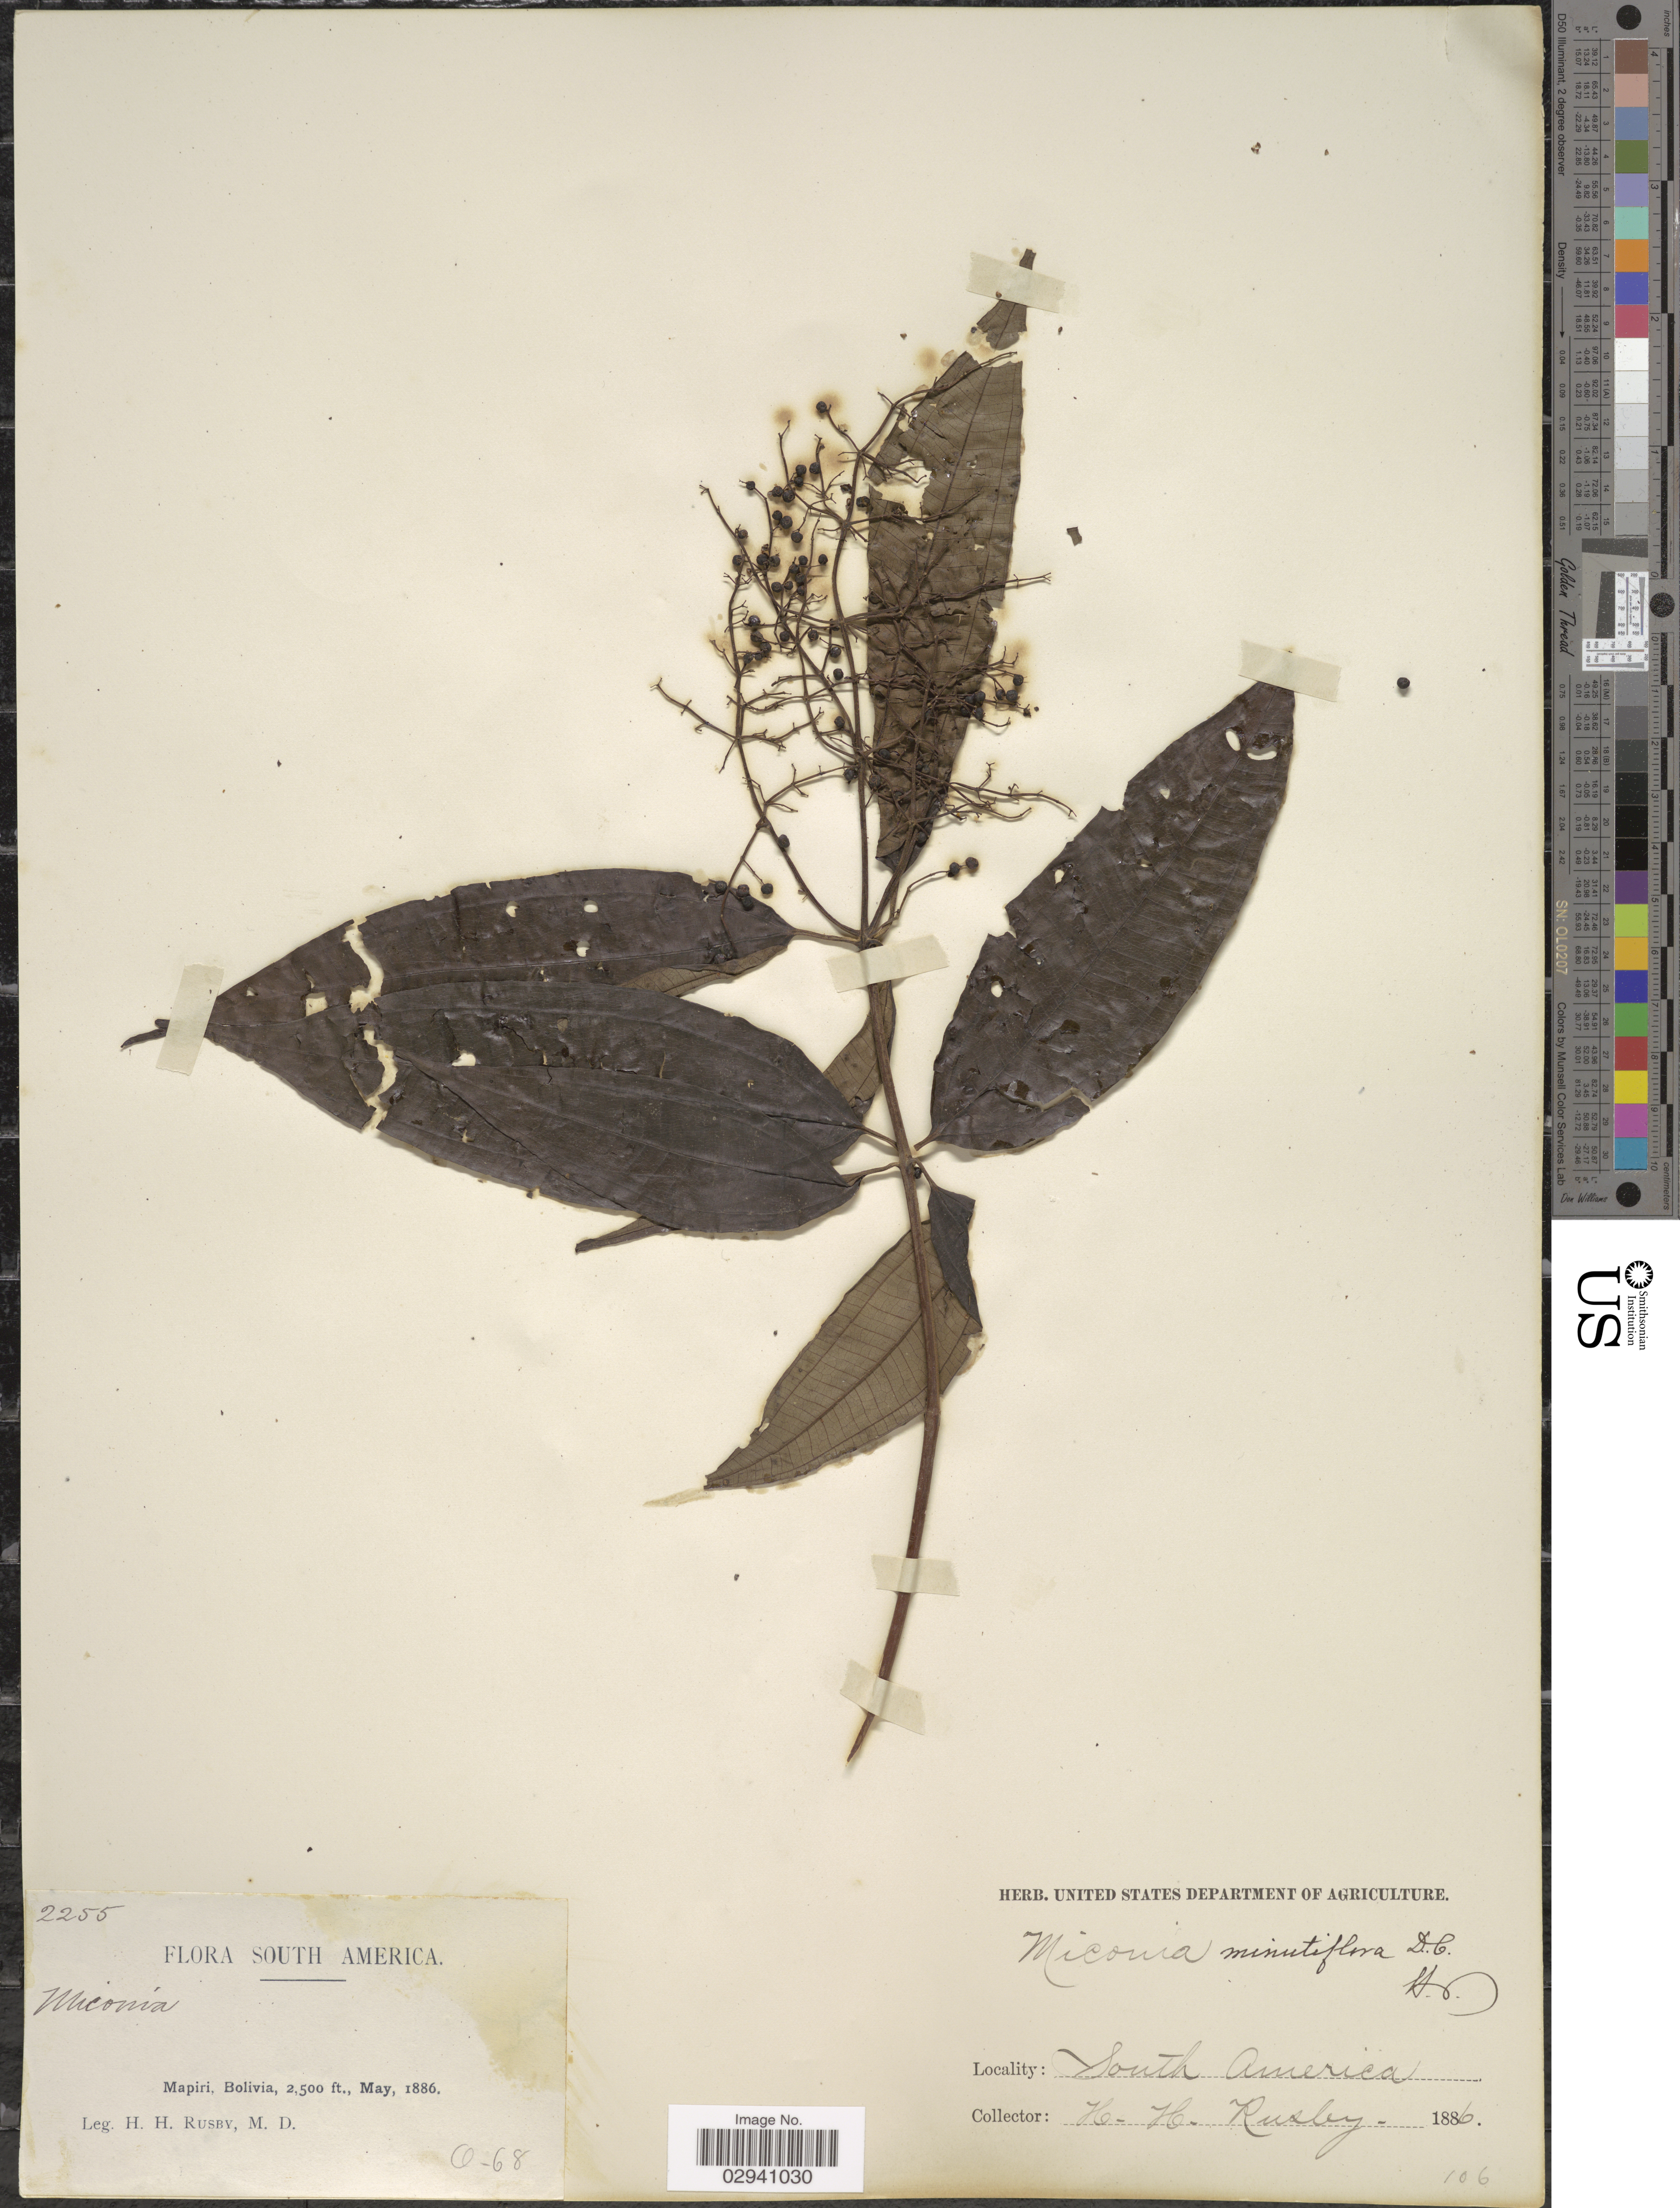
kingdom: Plantae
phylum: Tracheophyta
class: Magnoliopsida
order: Myrtales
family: Melastomataceae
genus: Miconia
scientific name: Miconia minutiflora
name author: (Bonpl.) DC.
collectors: H. H. Rusby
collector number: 2255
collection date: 1886-05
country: Bolivia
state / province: La Páz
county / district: Larecaja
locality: Mapiri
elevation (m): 762